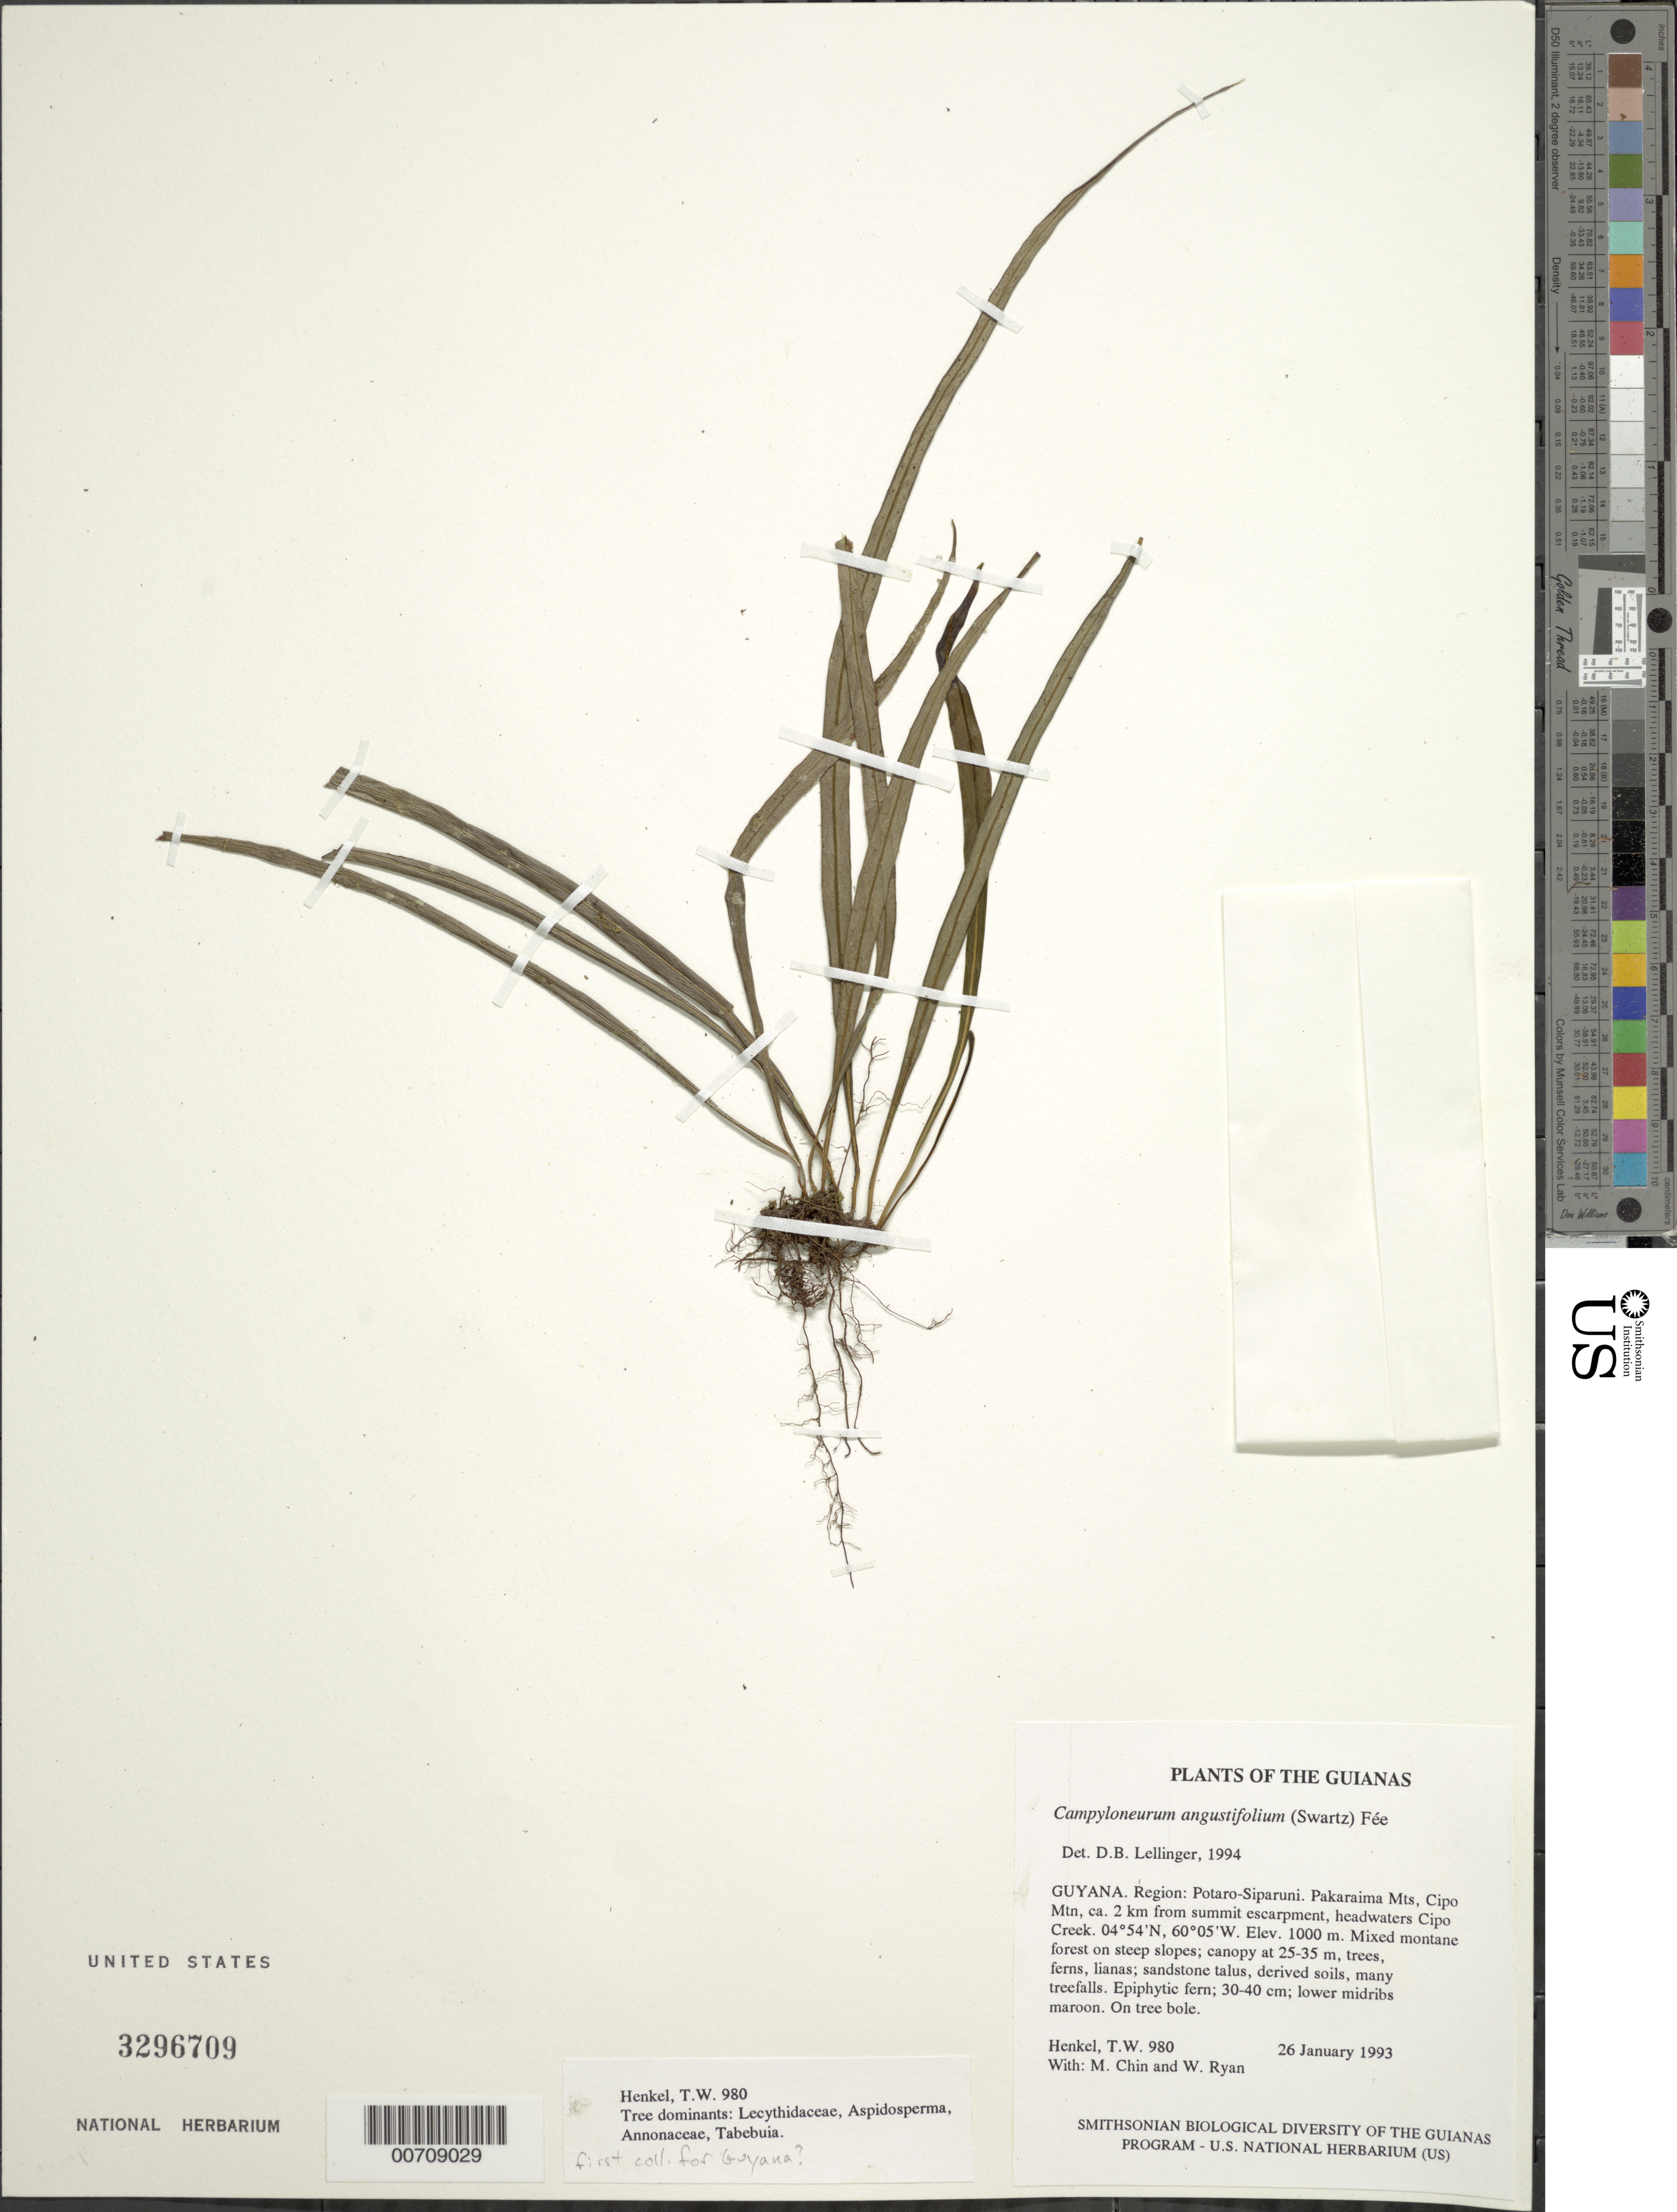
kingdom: Plantae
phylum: Tracheophyta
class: Polypodiopsida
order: Polypodiales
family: Polypodiaceae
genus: Campyloneurum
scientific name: Campyloneurum angustifolium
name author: (Sw.) Fée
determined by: Lellinger, David B., (BOT), Smithsonian Institution - National Museum of Natural History (UNITED STATES)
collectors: T. Henkel, M. Chin & W. Ryan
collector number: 980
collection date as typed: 26 January 1993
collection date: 1993-01-26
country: Guyana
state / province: Potaro-Siparuni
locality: Pakaraima Mts, Cipo Mtn, ca. 2 km from summit escarpment, headwaters Cipo Creek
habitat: Mixed montane forest on steep slopes; canopy at 25-35 m; sandstone talus, derived soils, many treefalls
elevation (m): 1000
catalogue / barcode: US 3296709